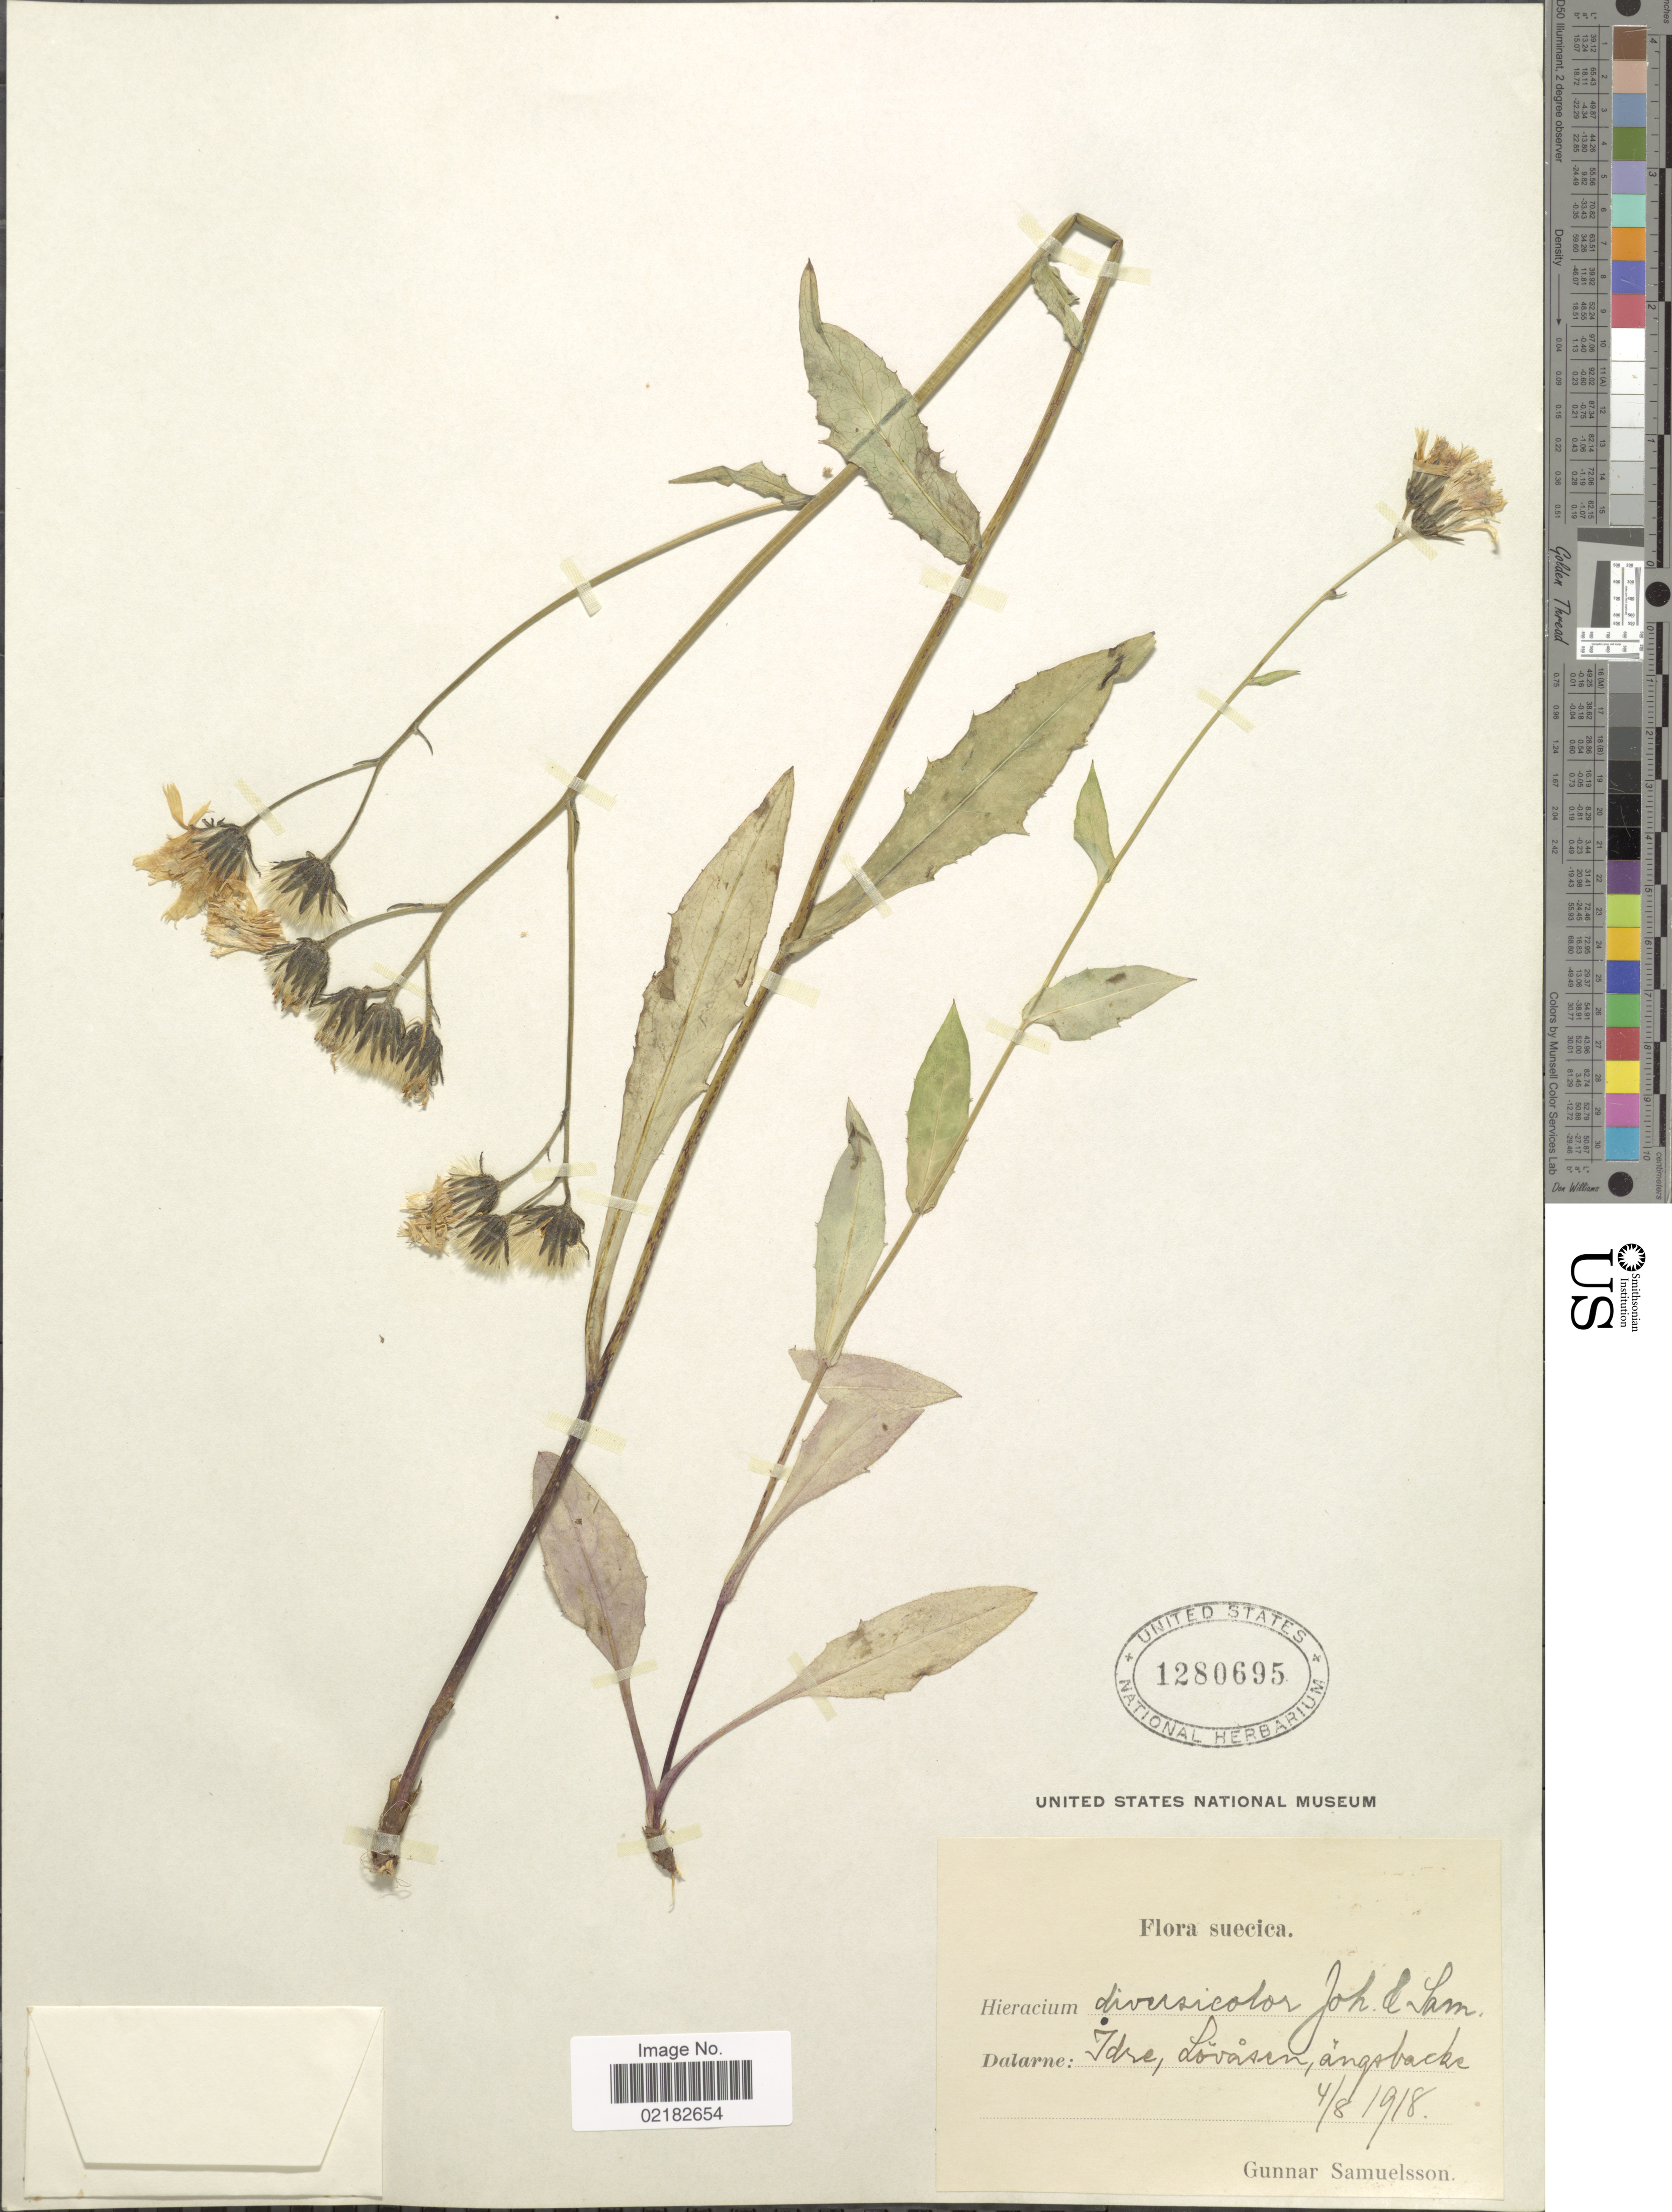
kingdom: Plantae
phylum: Tracheophyta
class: Magnoliopsida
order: Asterales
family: Asteraceae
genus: Hieracium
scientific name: Hieracium diversicolor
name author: Johanss. & Sam.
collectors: G. Samuelsson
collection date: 1918-08-04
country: Sweden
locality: Idre, Lovaten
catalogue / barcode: US 1280695